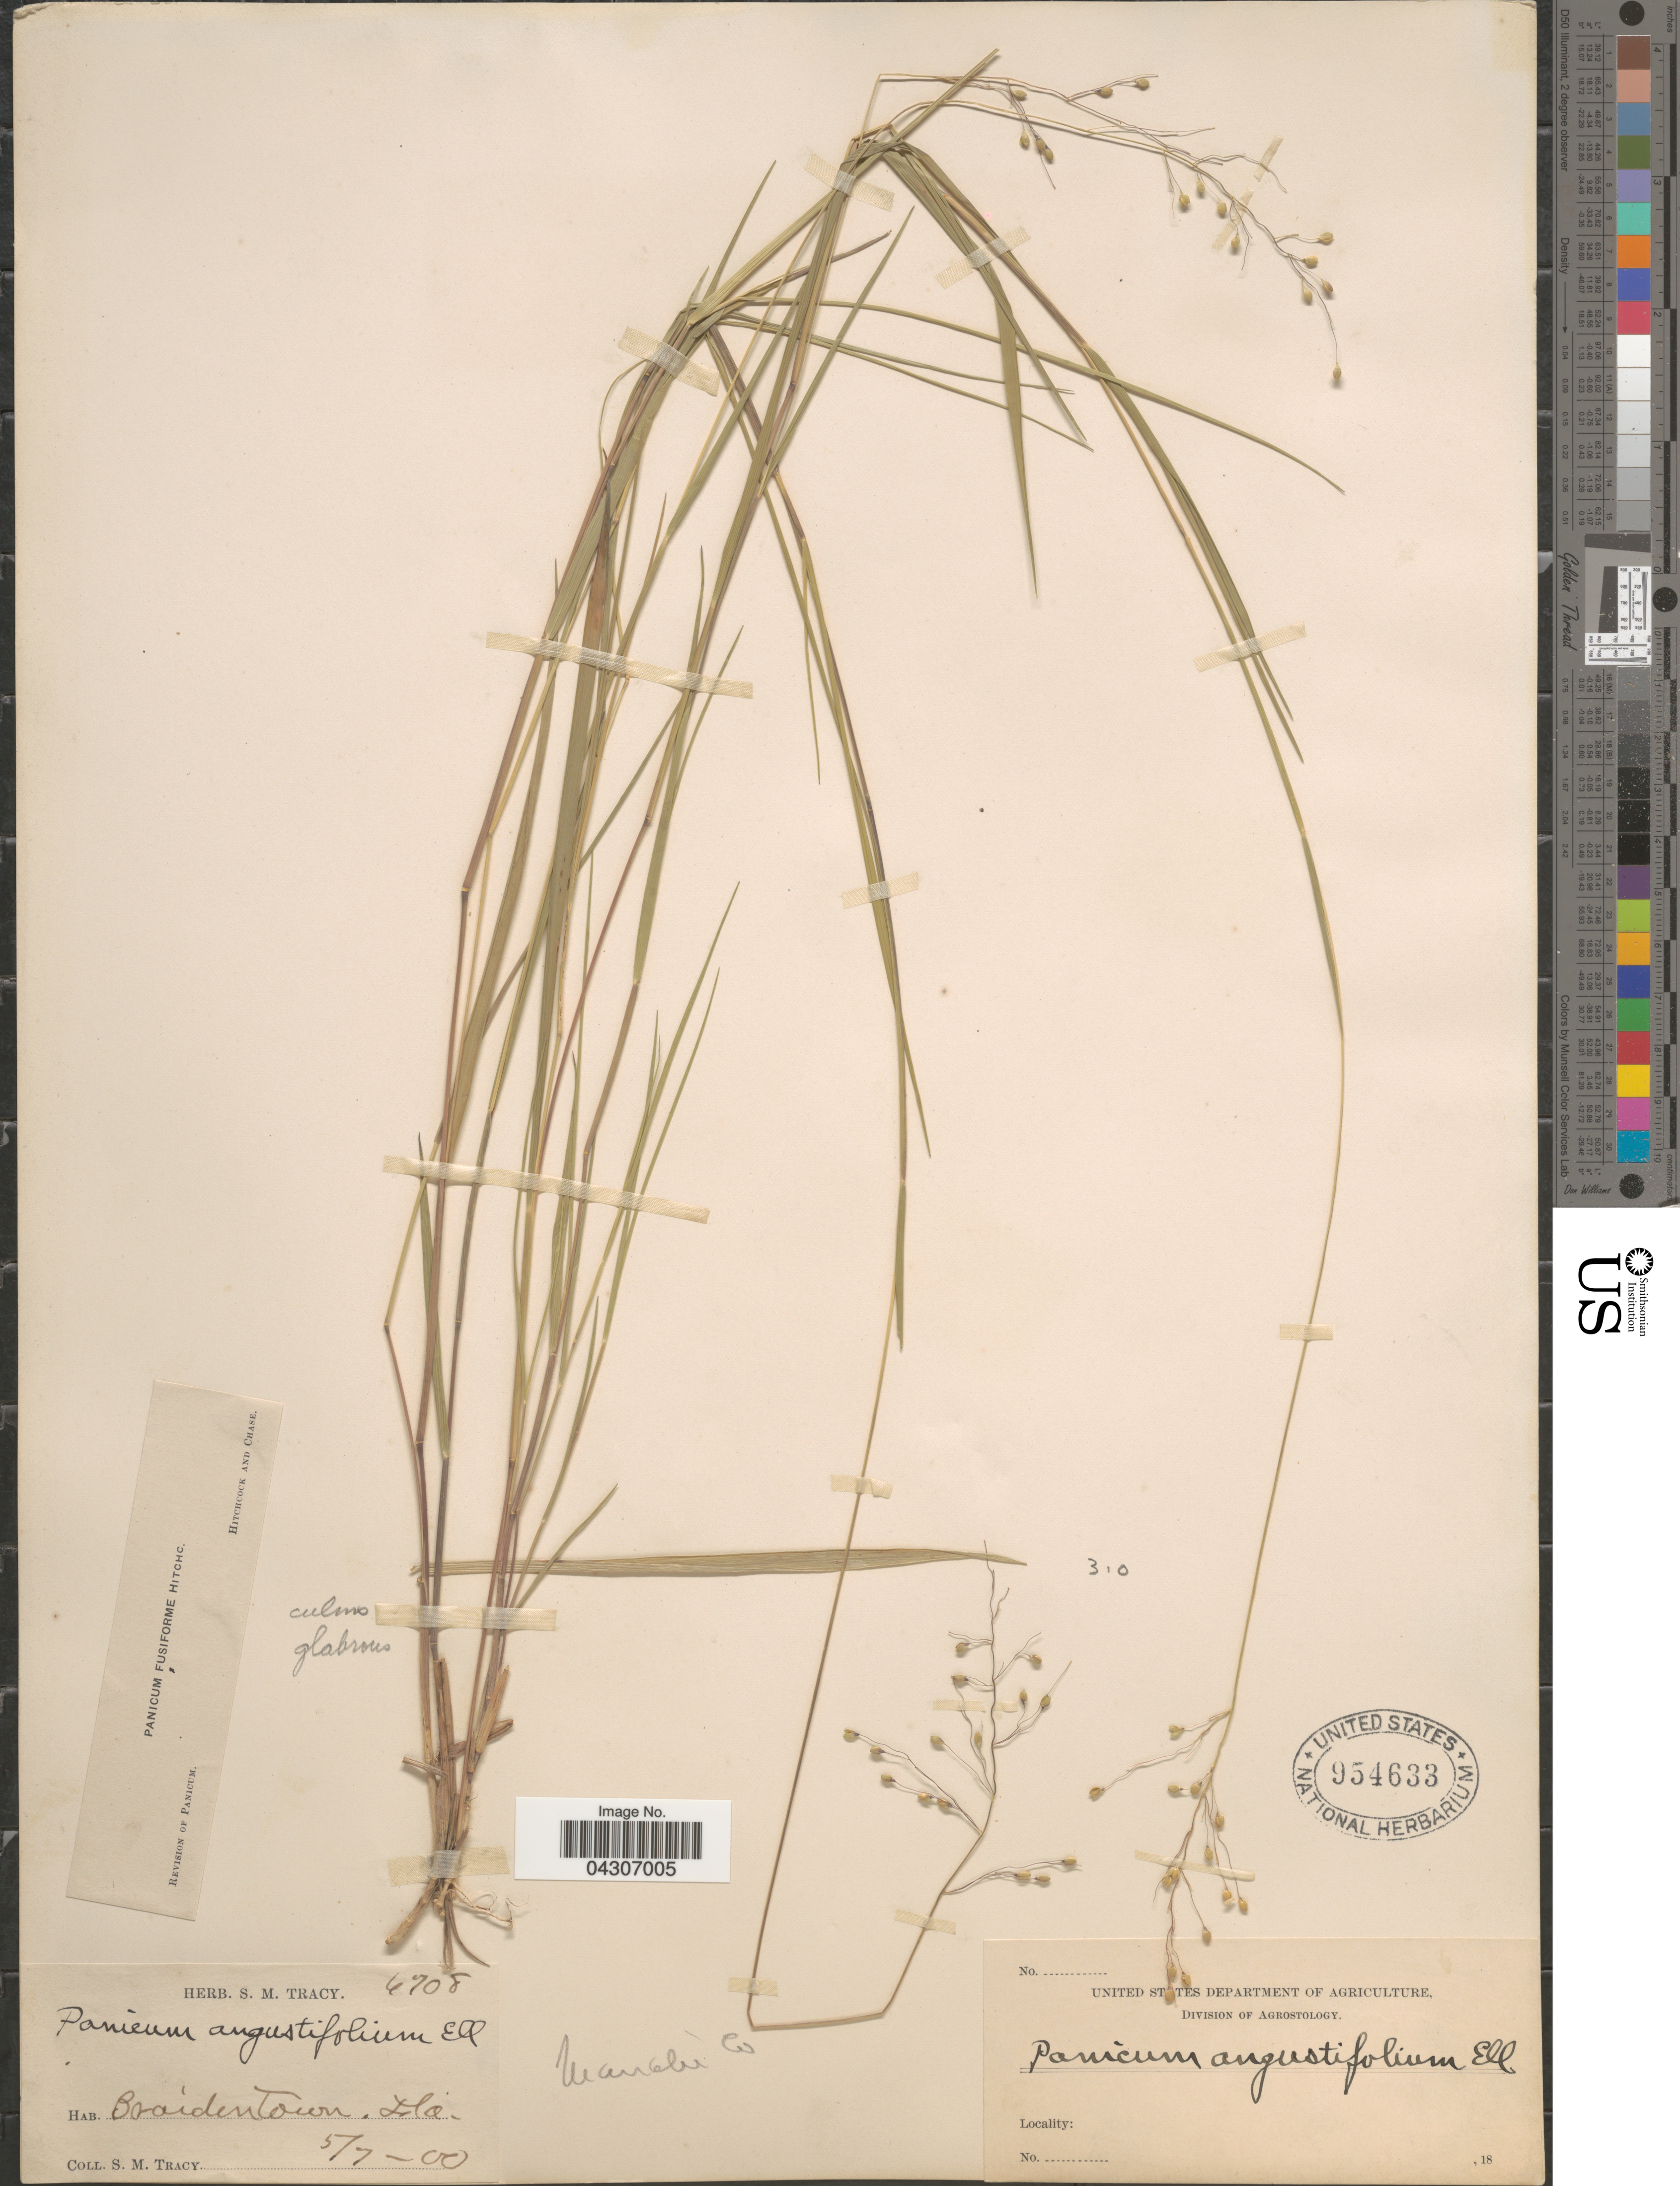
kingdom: Plantae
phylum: Tracheophyta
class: Liliopsida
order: Poales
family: Poaceae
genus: Dichanthelium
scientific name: Dichanthelium aciculare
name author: (Desv. ex Poir.) Gould & C.A. Clark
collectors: S. M. Tracy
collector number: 6708*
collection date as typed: Transcribed d/m/y: 7/5/0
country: United States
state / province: Florida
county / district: Manatee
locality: Braidentown (present day: Bradenton) Manatee Co.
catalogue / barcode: US 954633